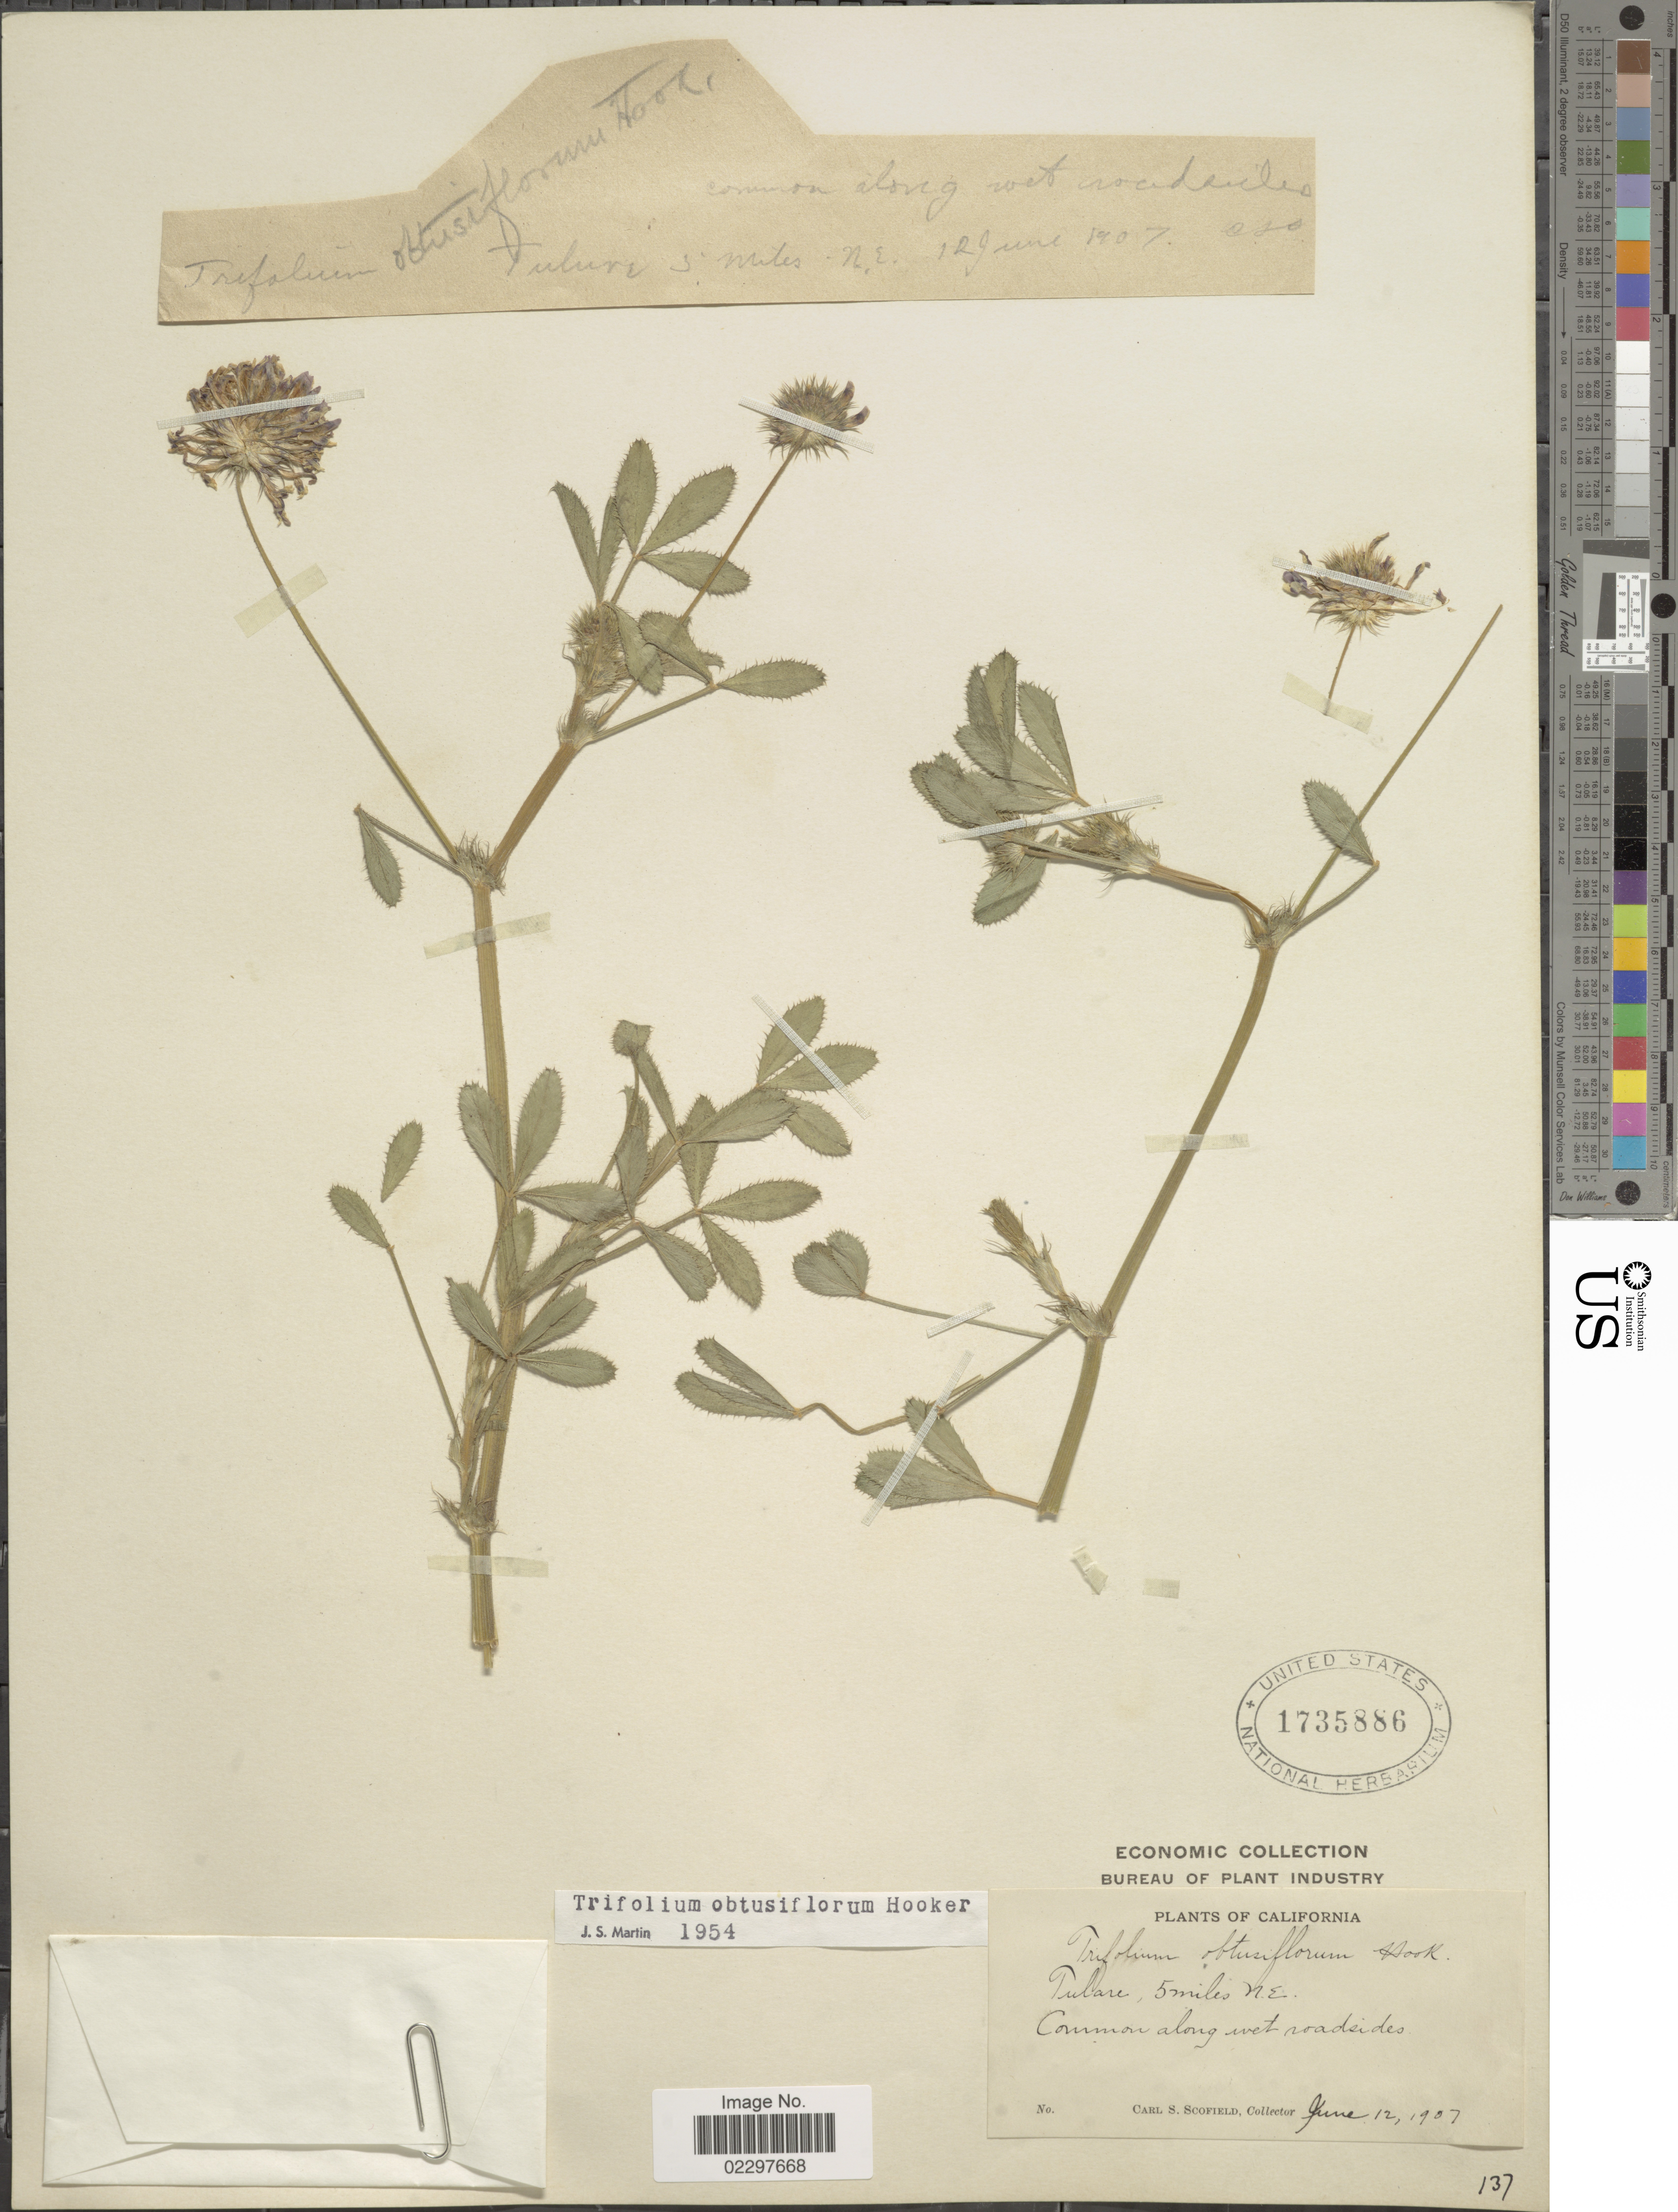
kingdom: Plantae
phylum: Tracheophyta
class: Magnoliopsida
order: Fabales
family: Fabaceae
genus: Trifolium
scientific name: Trifolium obtusiflorum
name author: Hook.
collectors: C. Scofield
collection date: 1907-06-12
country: United States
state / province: California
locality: Tulare, 5 miles N.E. Common along wet roadsides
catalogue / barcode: US 1735886